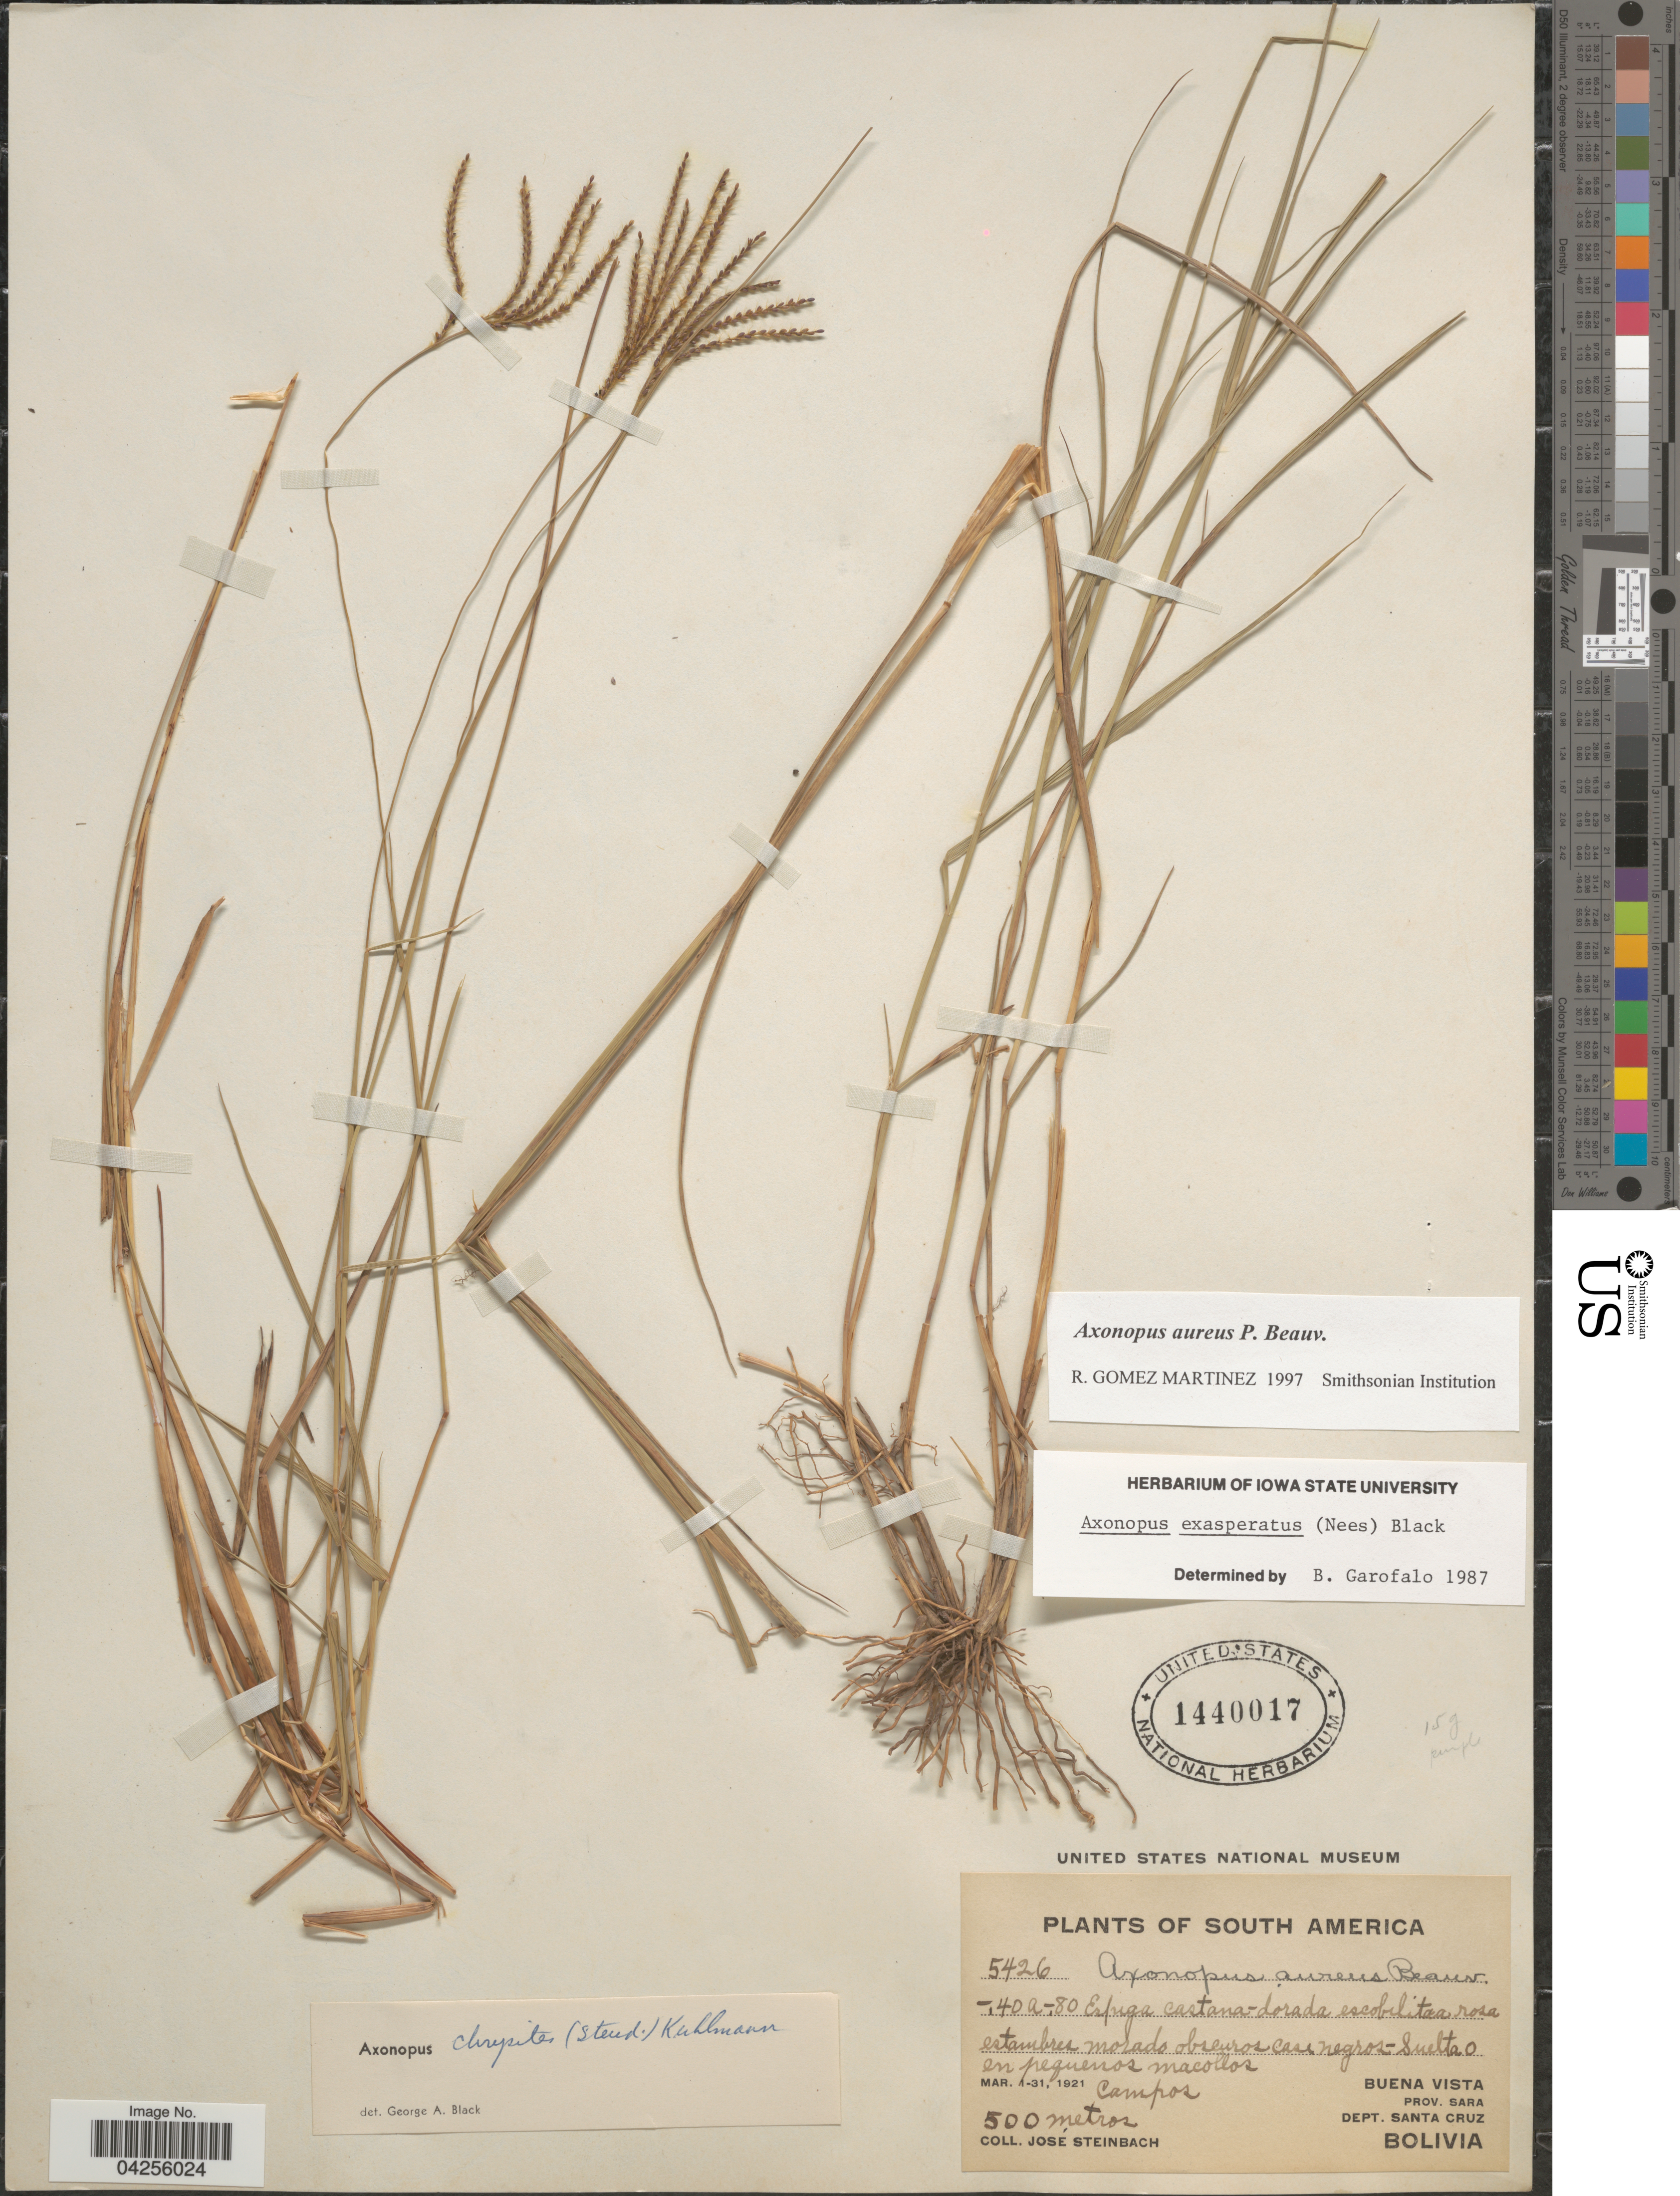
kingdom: Plantae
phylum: Tracheophyta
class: Liliopsida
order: Poales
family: Poaceae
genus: Axonopus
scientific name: Axonopus canescens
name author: (Nees ex Trin.) Pilg.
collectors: J. Steinbach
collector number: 5426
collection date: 1921-03-01/1921-03-31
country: Bolivia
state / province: Santa Cruz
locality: Buena Vista. Prov. Sara. Dept. Santa Cruz.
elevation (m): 500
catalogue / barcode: US 1440017